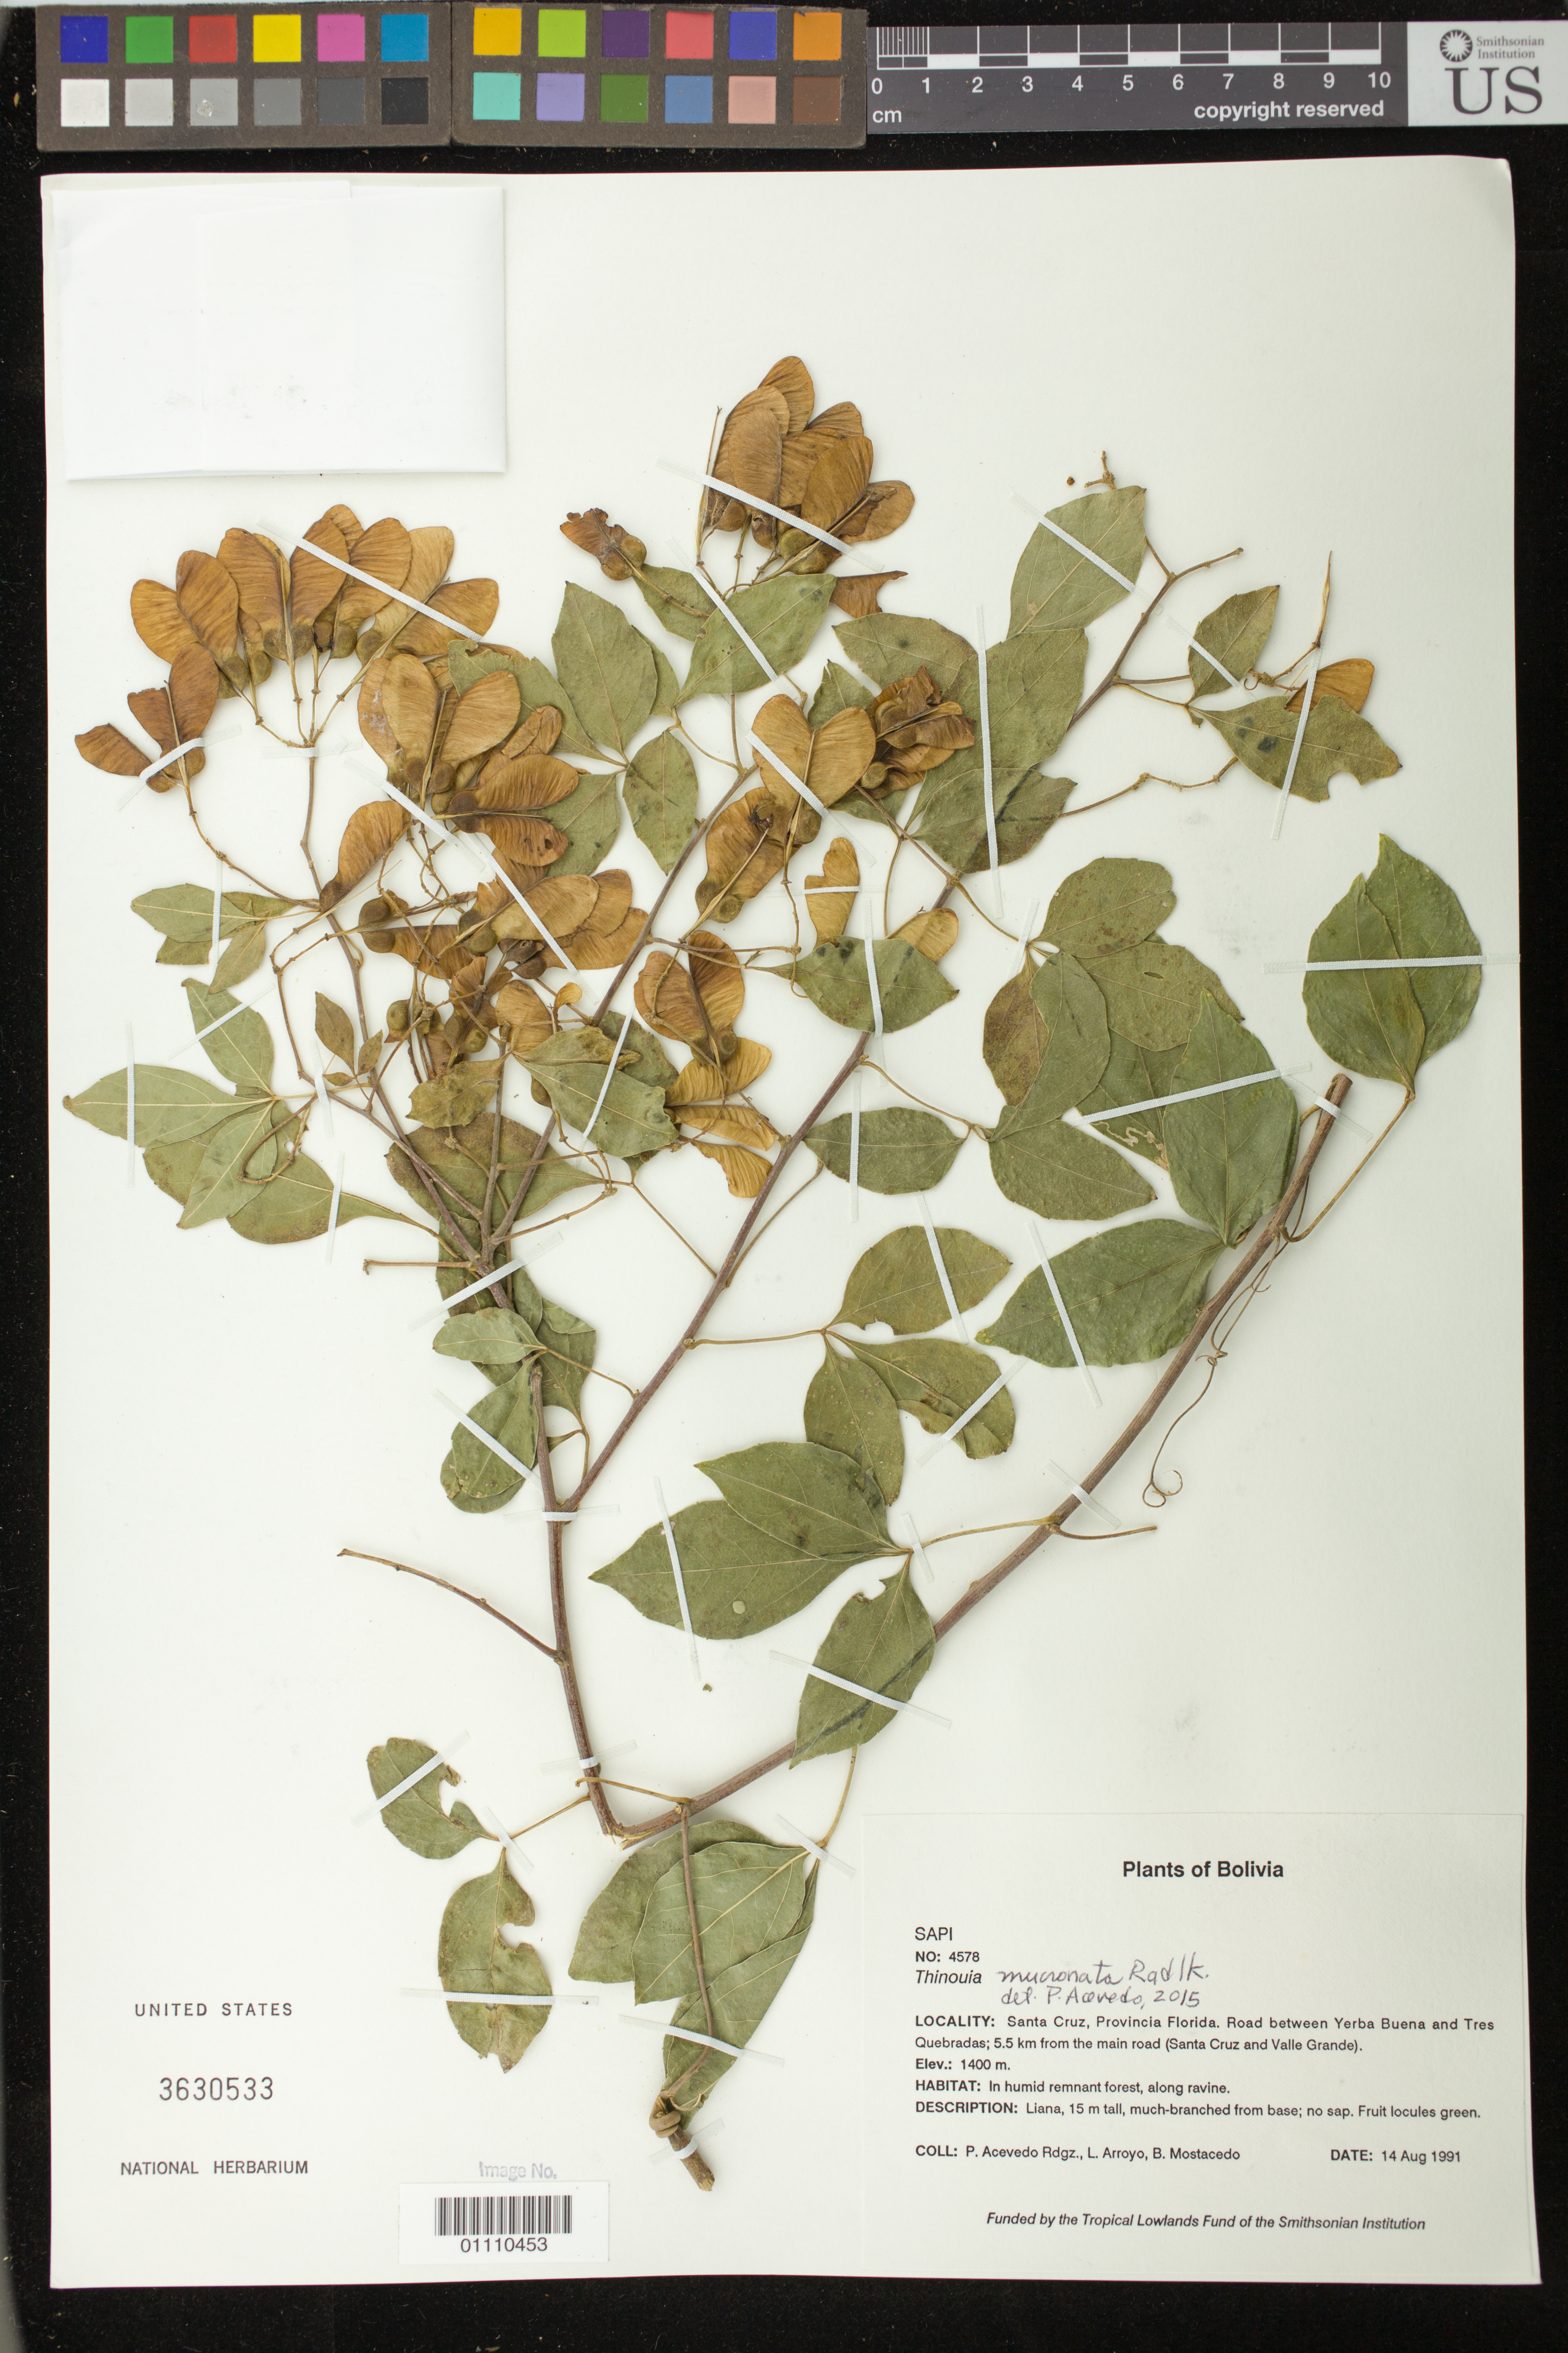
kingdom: Plantae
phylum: Tracheophyta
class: Magnoliopsida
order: Sapindales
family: Sapindaceae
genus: Thinouia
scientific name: Thinouia mucronata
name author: Radlk.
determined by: Acevedo-Rodríguez, P., (BOT), Smithsonian Institution - National Museum of Natural History (UNITED STATES)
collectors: P. Acevedo-Rodr., L. Arroyo & B. Mostacedo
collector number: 4578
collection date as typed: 14 Aug 1991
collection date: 1991-08-14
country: Bolivia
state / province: Santa Cruz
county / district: Florida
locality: Depart. Santa Cruz, Provincia Florida. Road between Yerba Buena and Tres Quebradas; 5.5 km from the main road (Depart. Santa Cruz and Valle Grande).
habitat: In humid remnant forest, along ravine.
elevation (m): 1400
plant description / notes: US, NY, K, CTES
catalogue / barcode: US 3630533